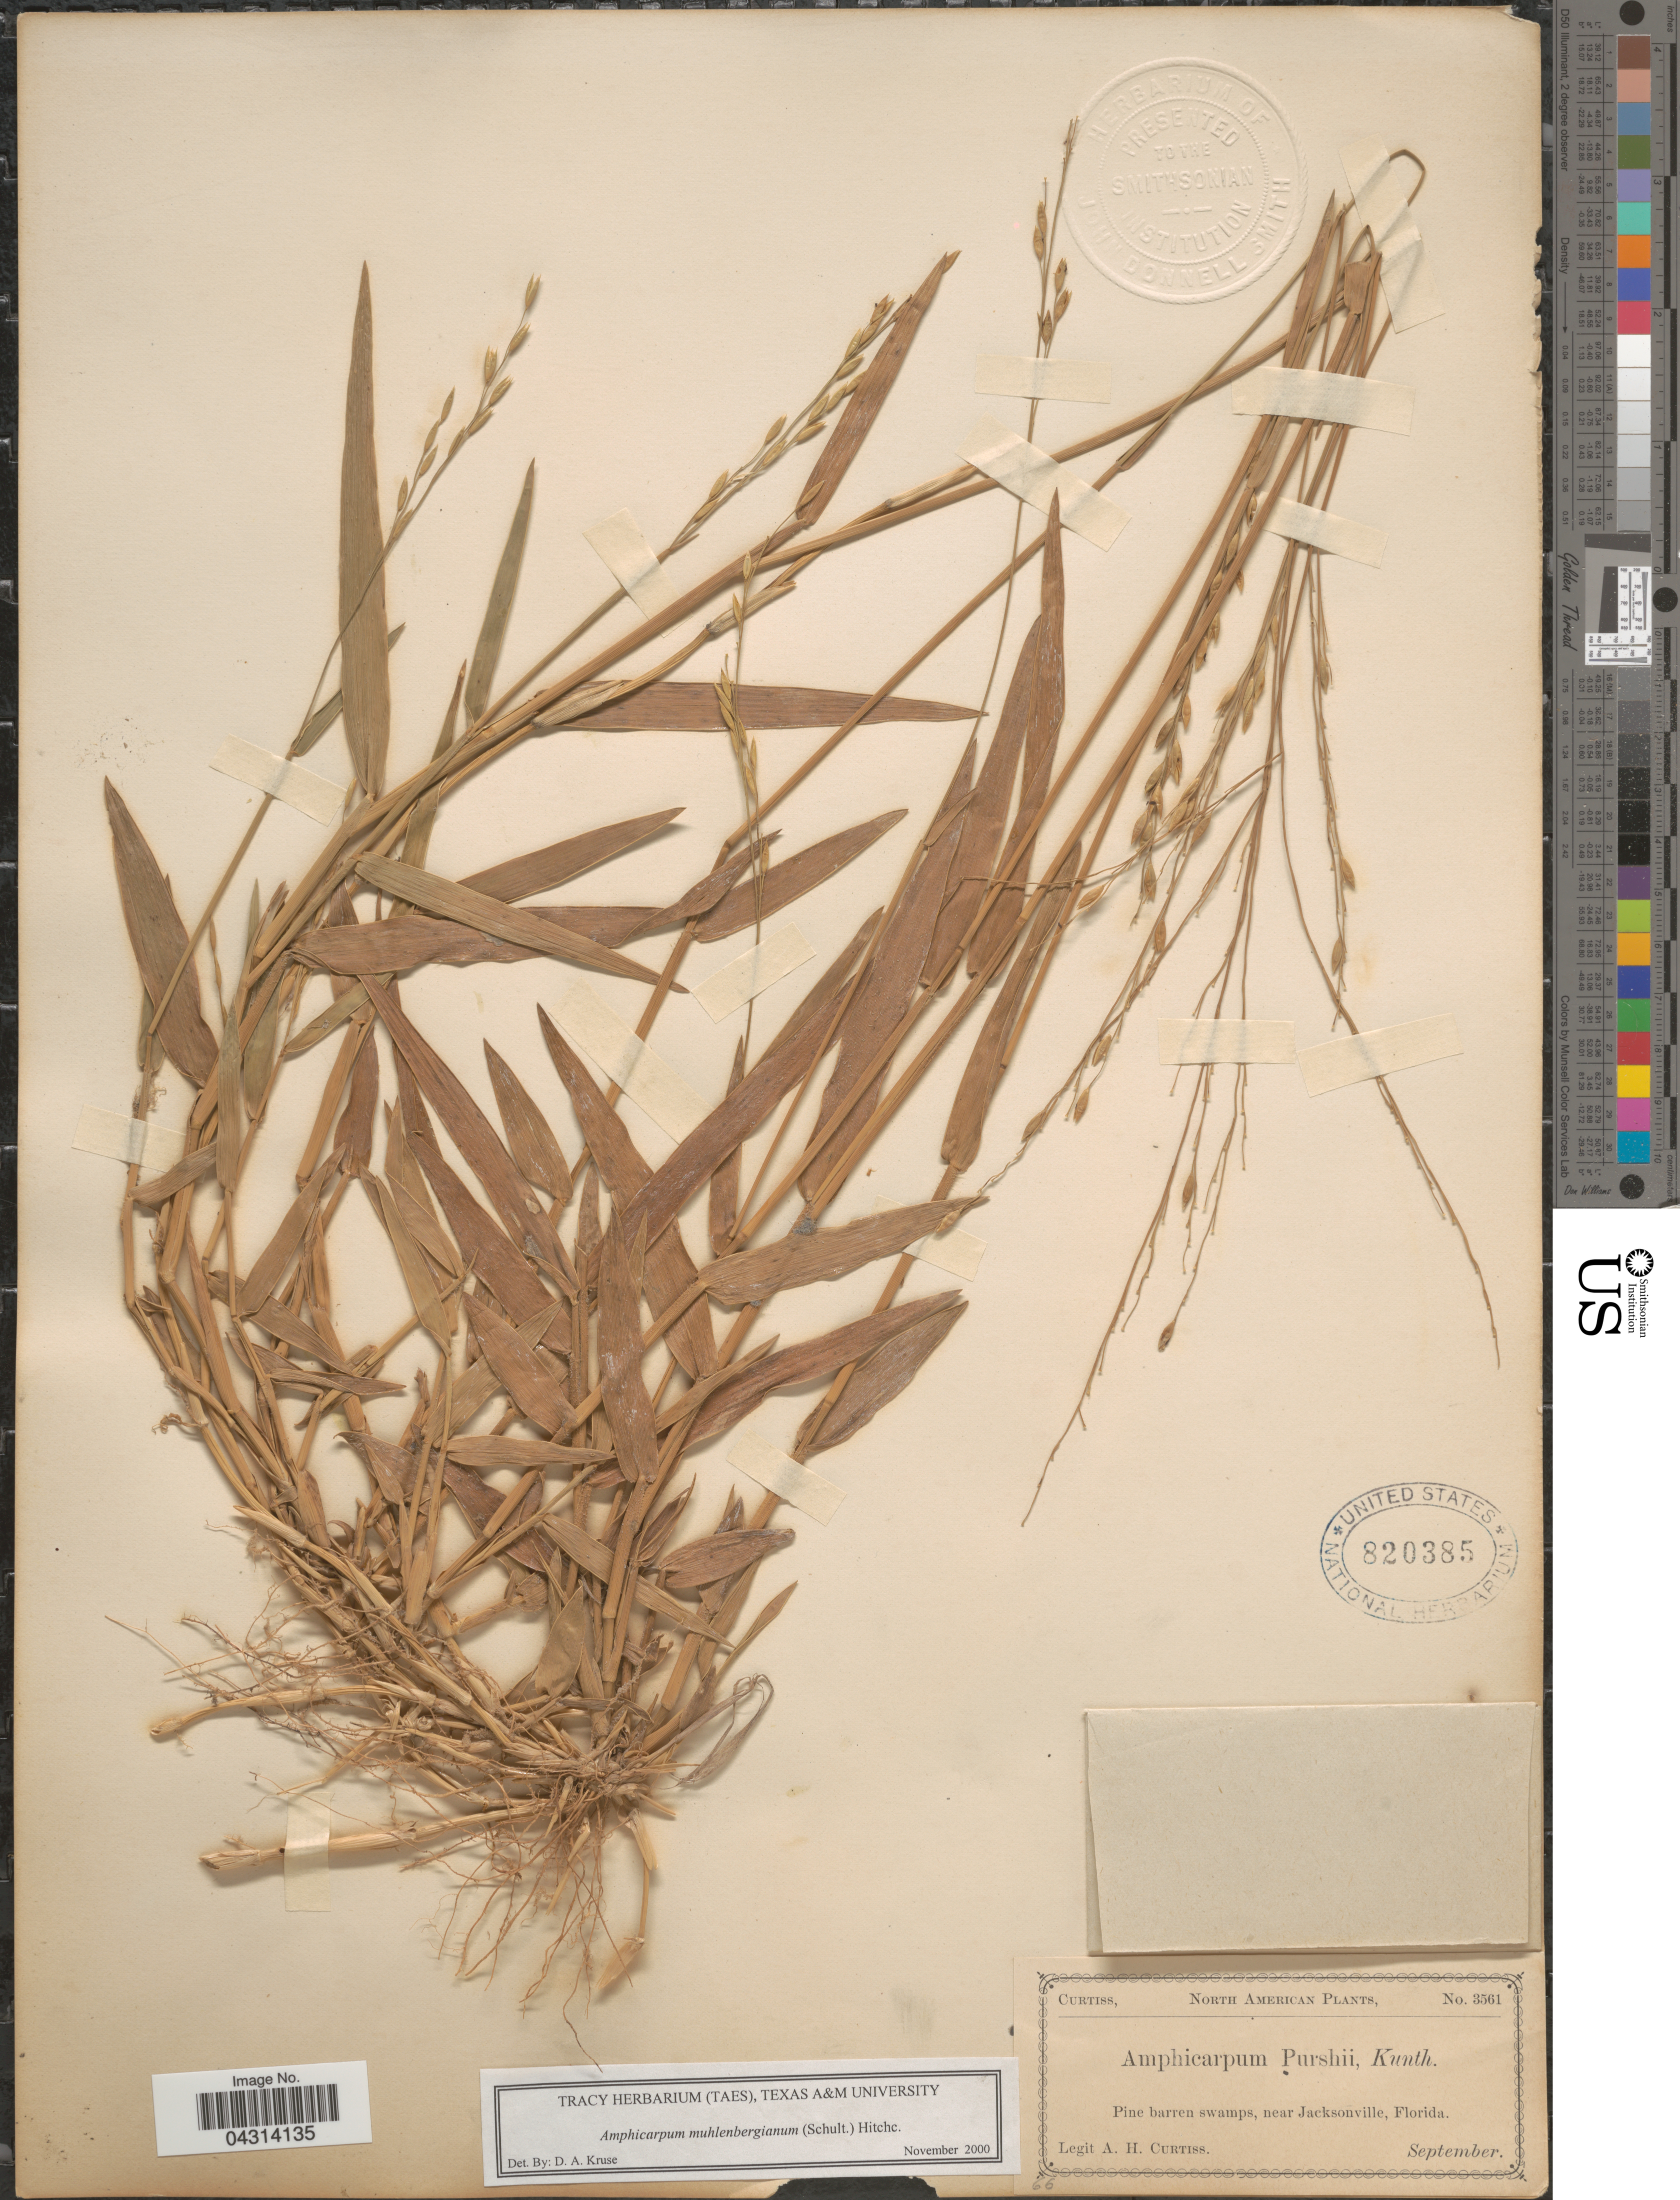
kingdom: Plantae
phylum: Tracheophyta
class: Liliopsida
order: Poales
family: Poaceae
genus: Amphicarpum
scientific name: Amphicarpum muhlenbergianum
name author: (Schult.) Hitchc.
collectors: A. H. Curtiss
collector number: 3561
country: United States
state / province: Florida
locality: Pine barren swamps, near Jacksonville.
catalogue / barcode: US 820385